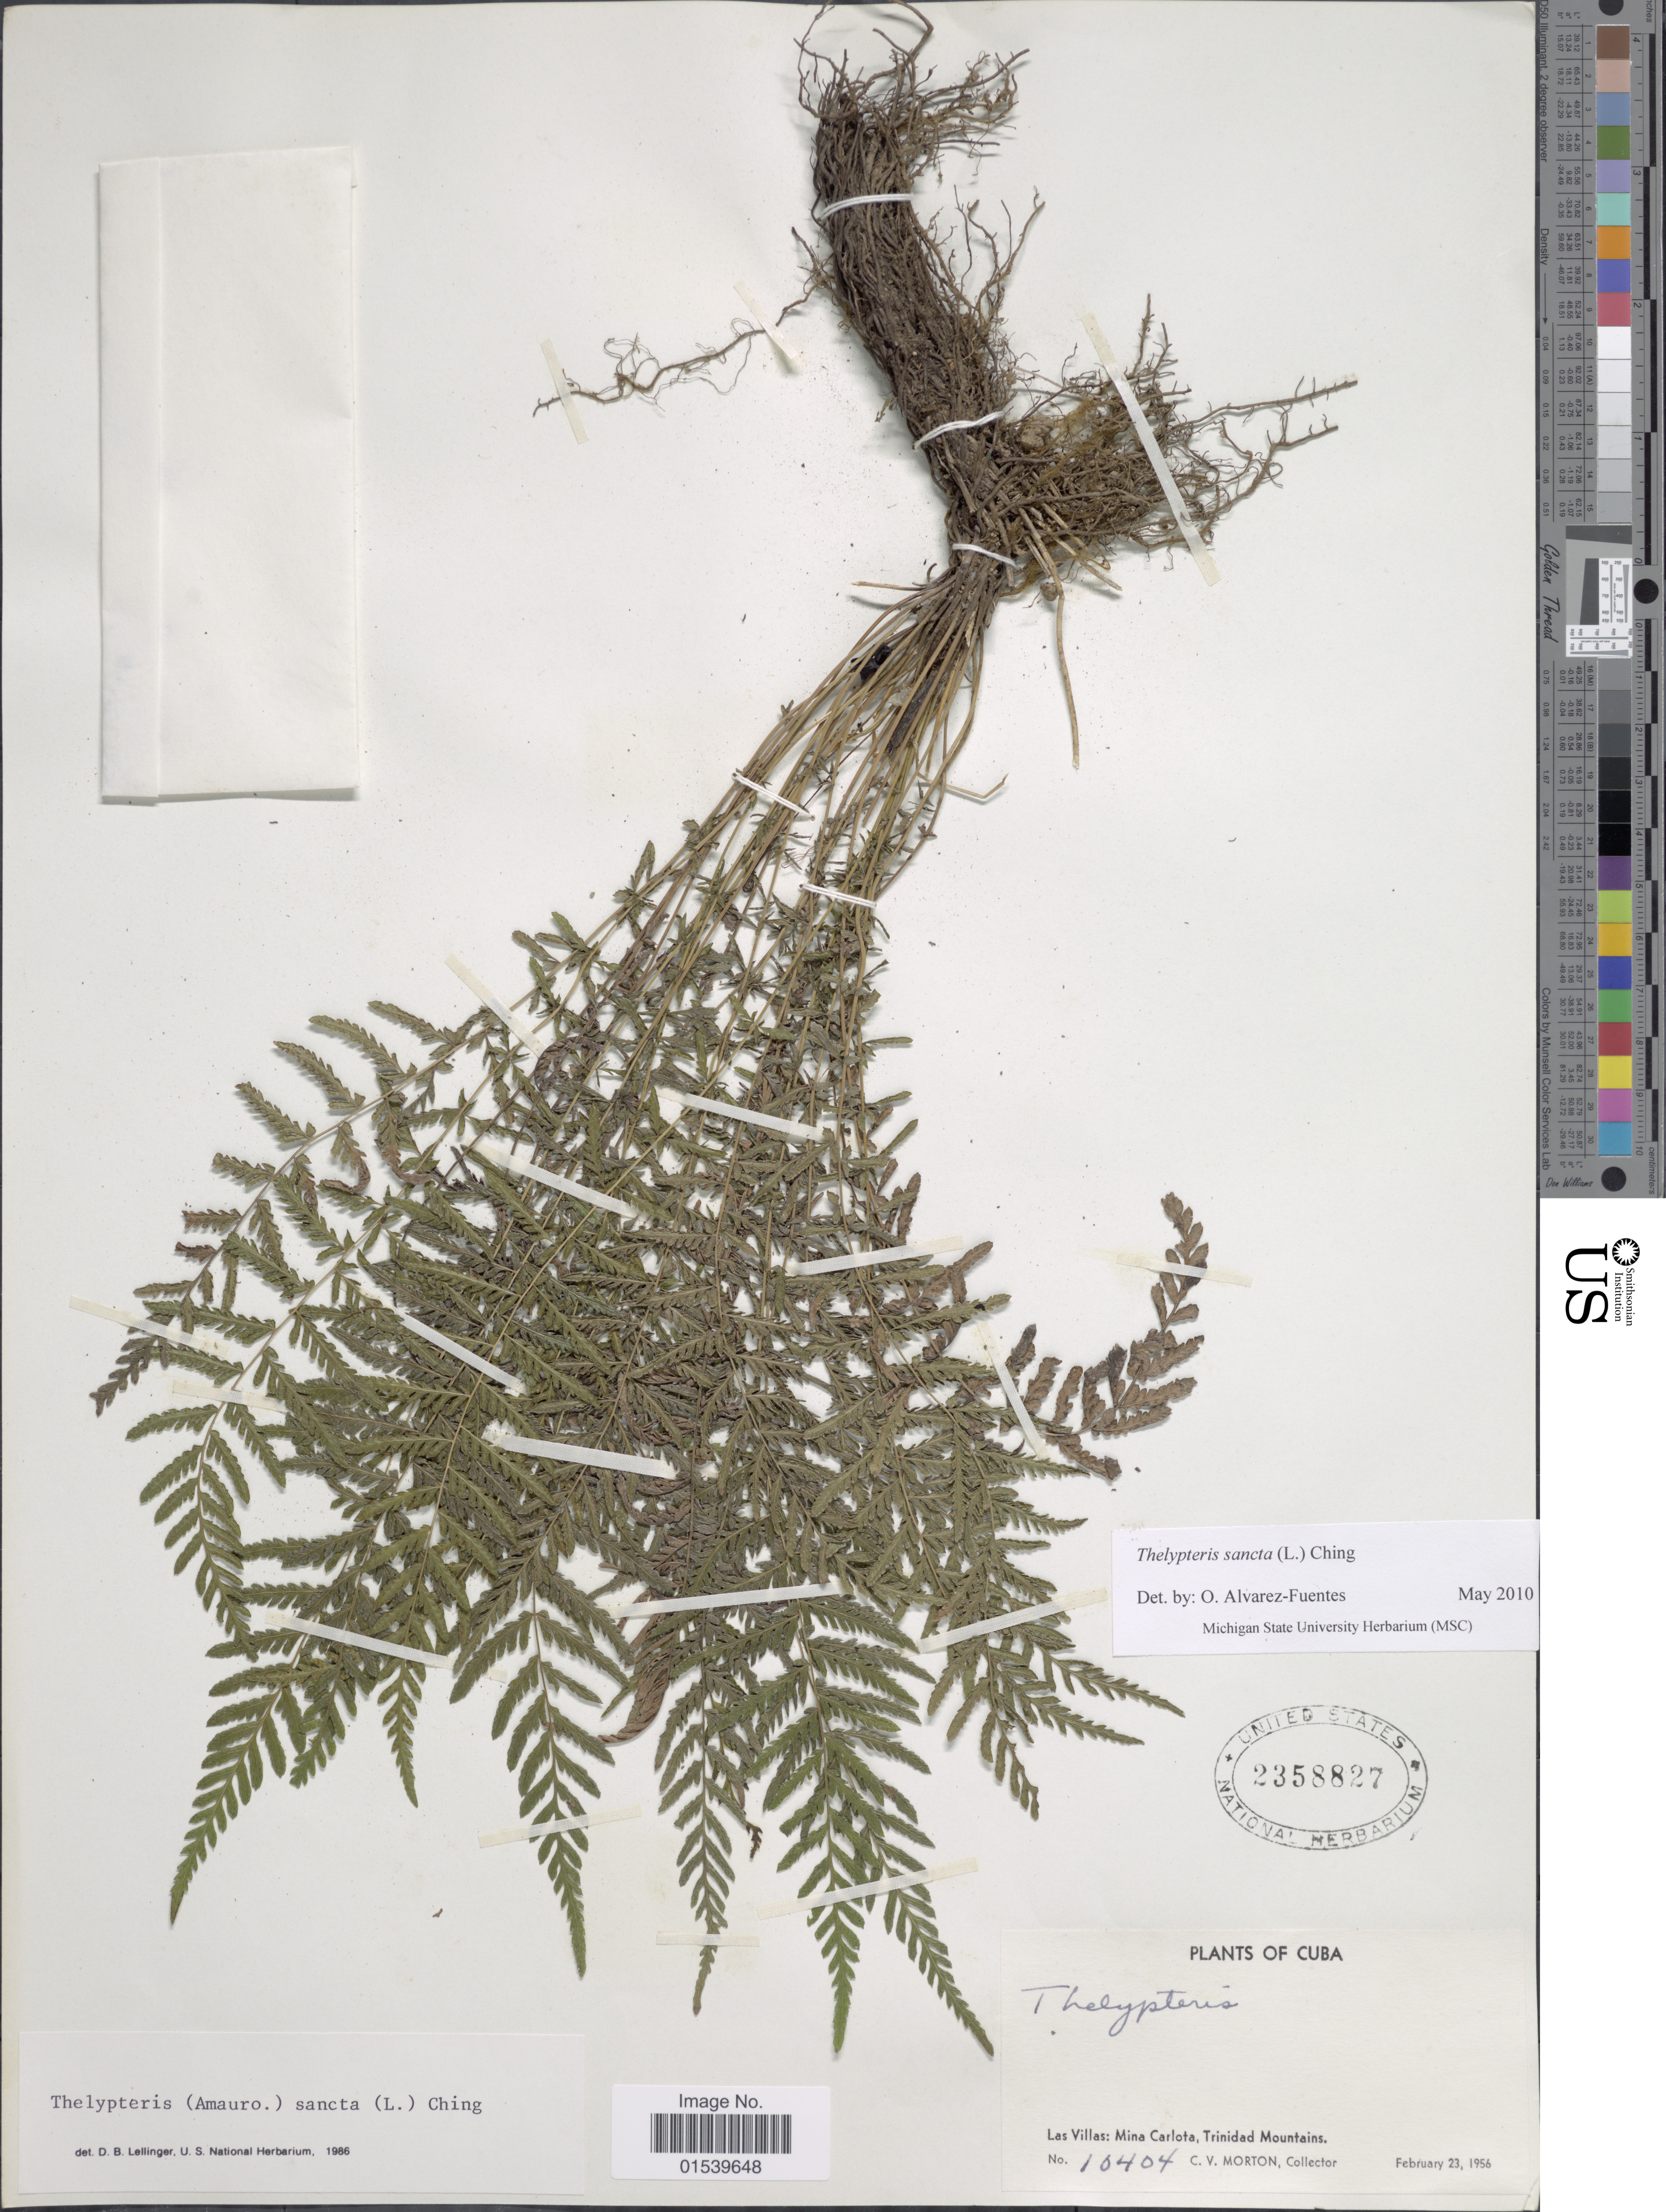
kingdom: Plantae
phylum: Tracheophyta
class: Polypodiopsida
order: Polypodiales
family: Thelypteridaceae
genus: Amauropelta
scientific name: Amauropelta sancta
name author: (L.) Pic. Serm.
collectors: C. V. Morton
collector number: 15404*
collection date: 1956-02-23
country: Cuba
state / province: Las Villas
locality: Las Villas: Mina Carlota, Trinidad Mountains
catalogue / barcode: US 2358827